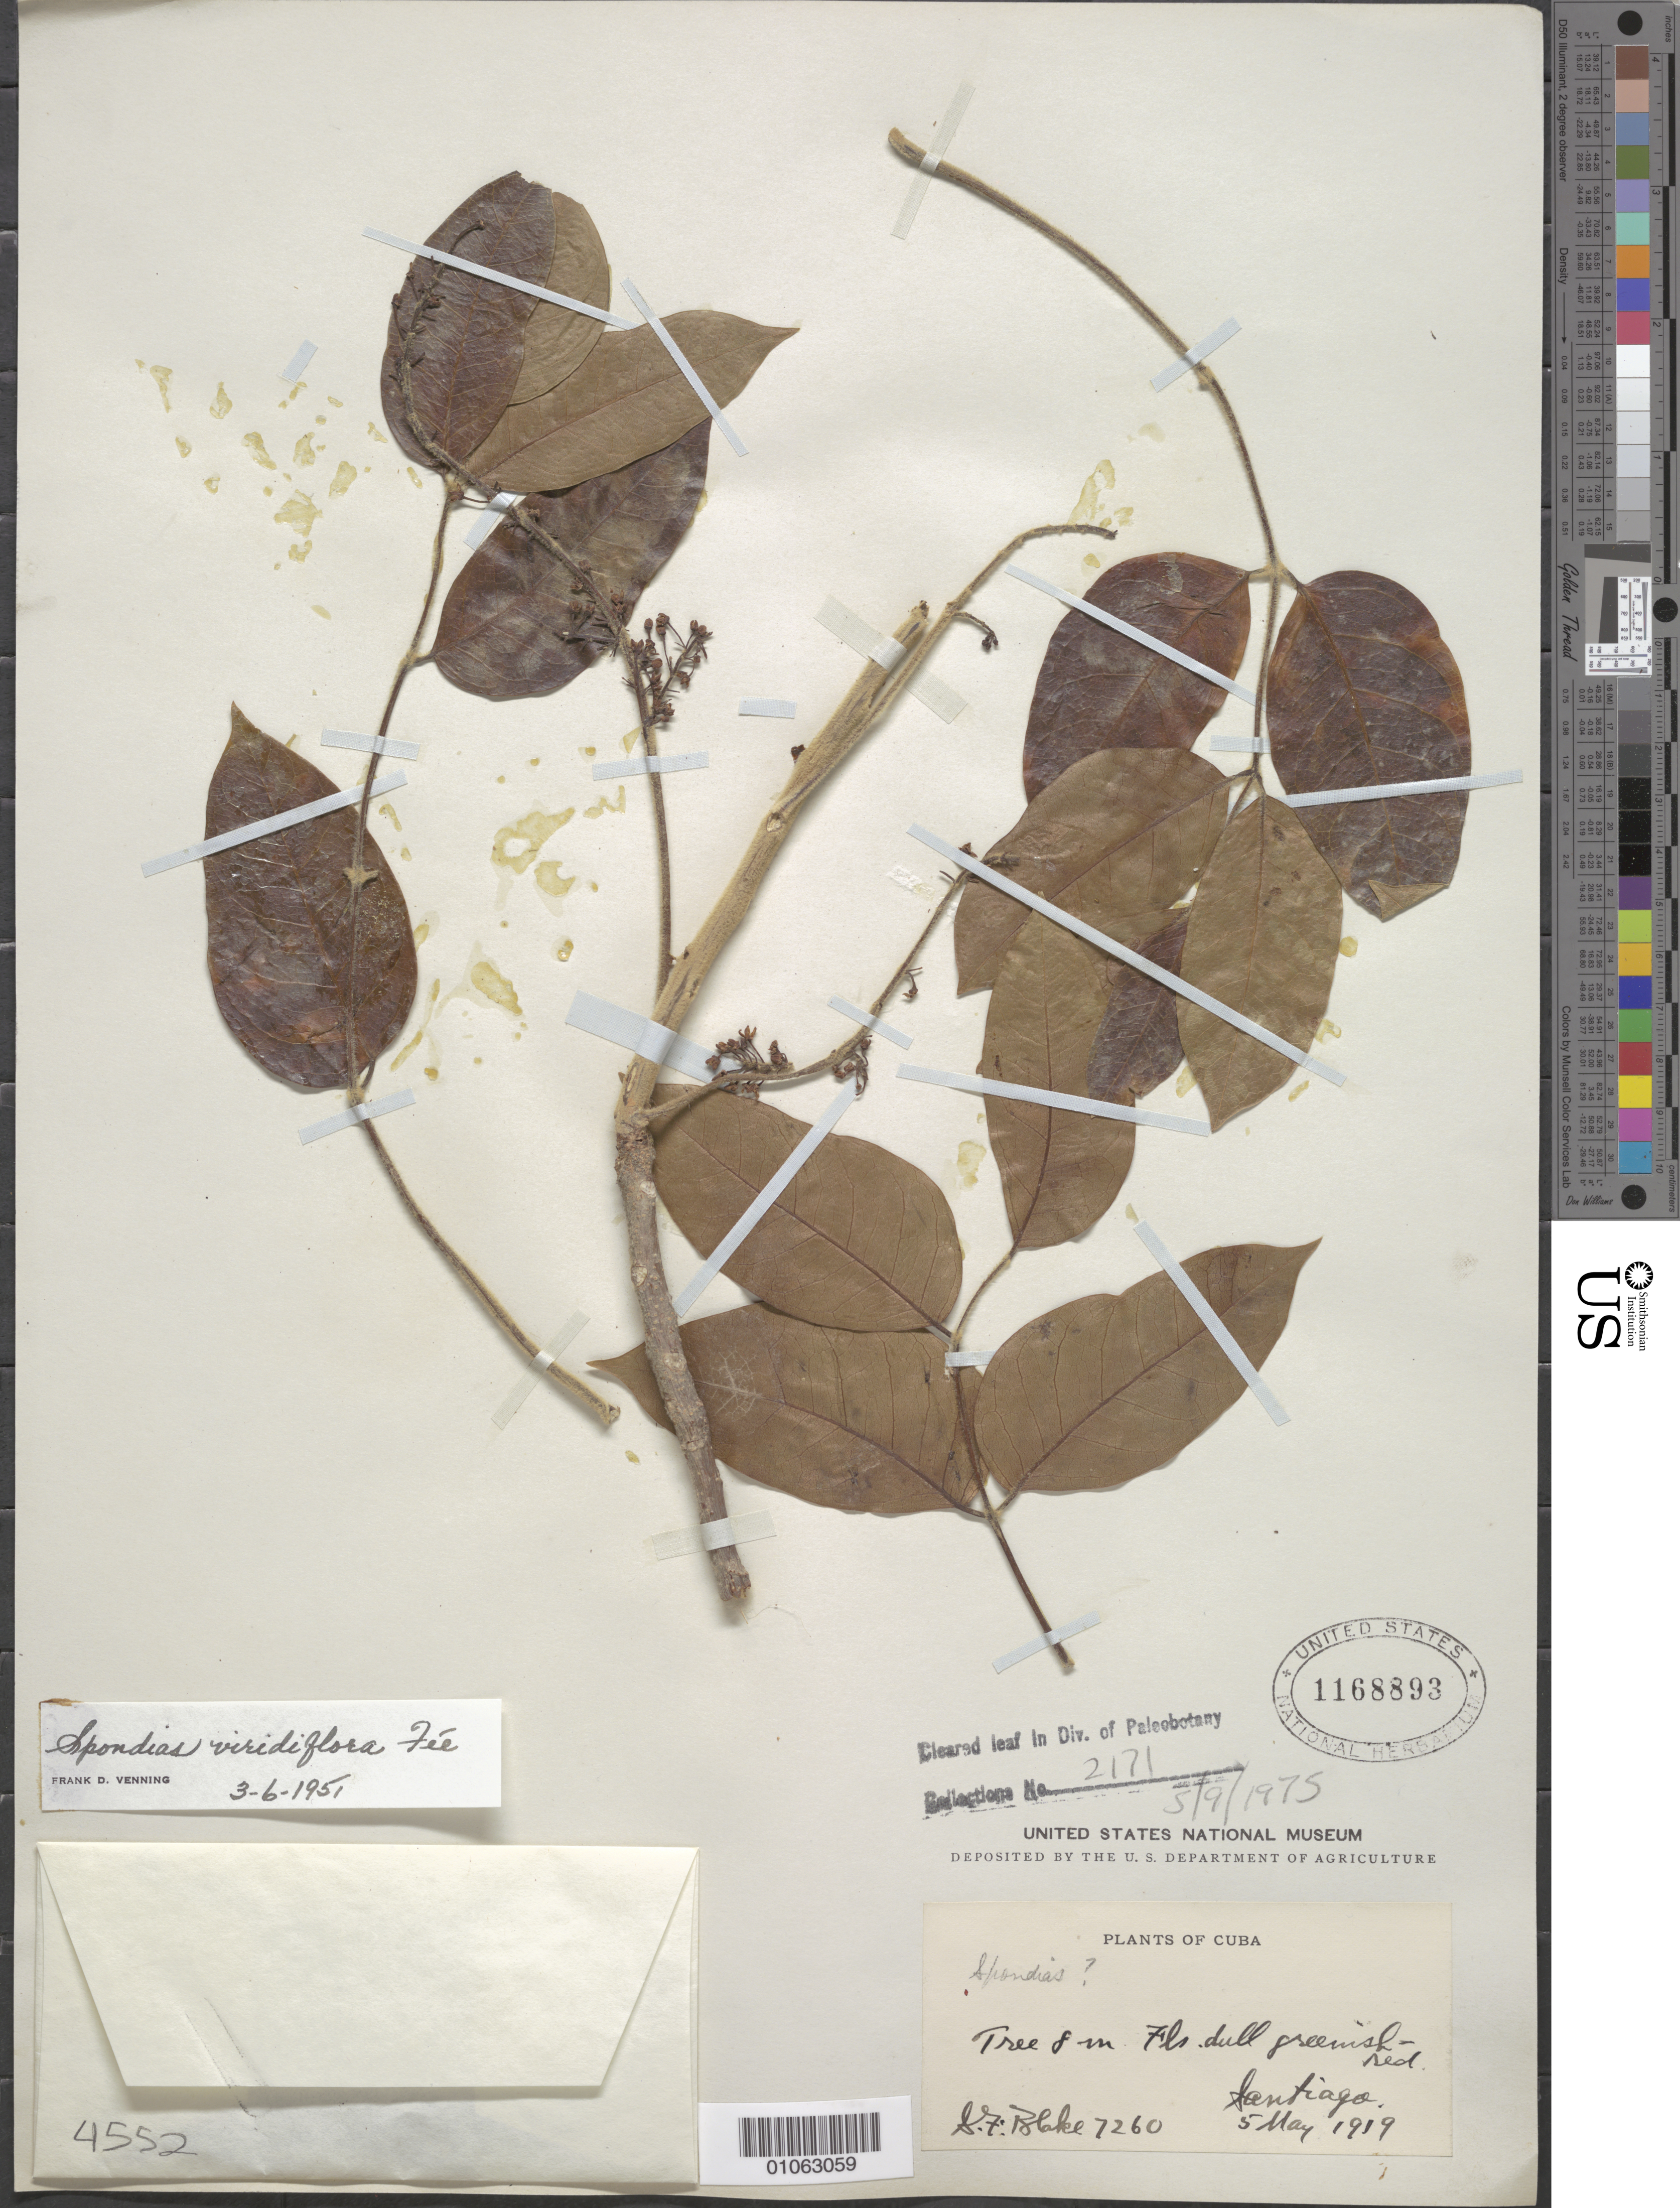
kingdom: Plantae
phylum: Tracheophyta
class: Magnoliopsida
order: Sapindales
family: Burseraceae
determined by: Mitchell, John D.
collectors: S. Blake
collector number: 7260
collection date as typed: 05 May 1919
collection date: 1919-05-05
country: Cuba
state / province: Santiago de Cuba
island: Cuba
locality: Santiago de Cuba [Oriente]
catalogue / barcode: US 1168893